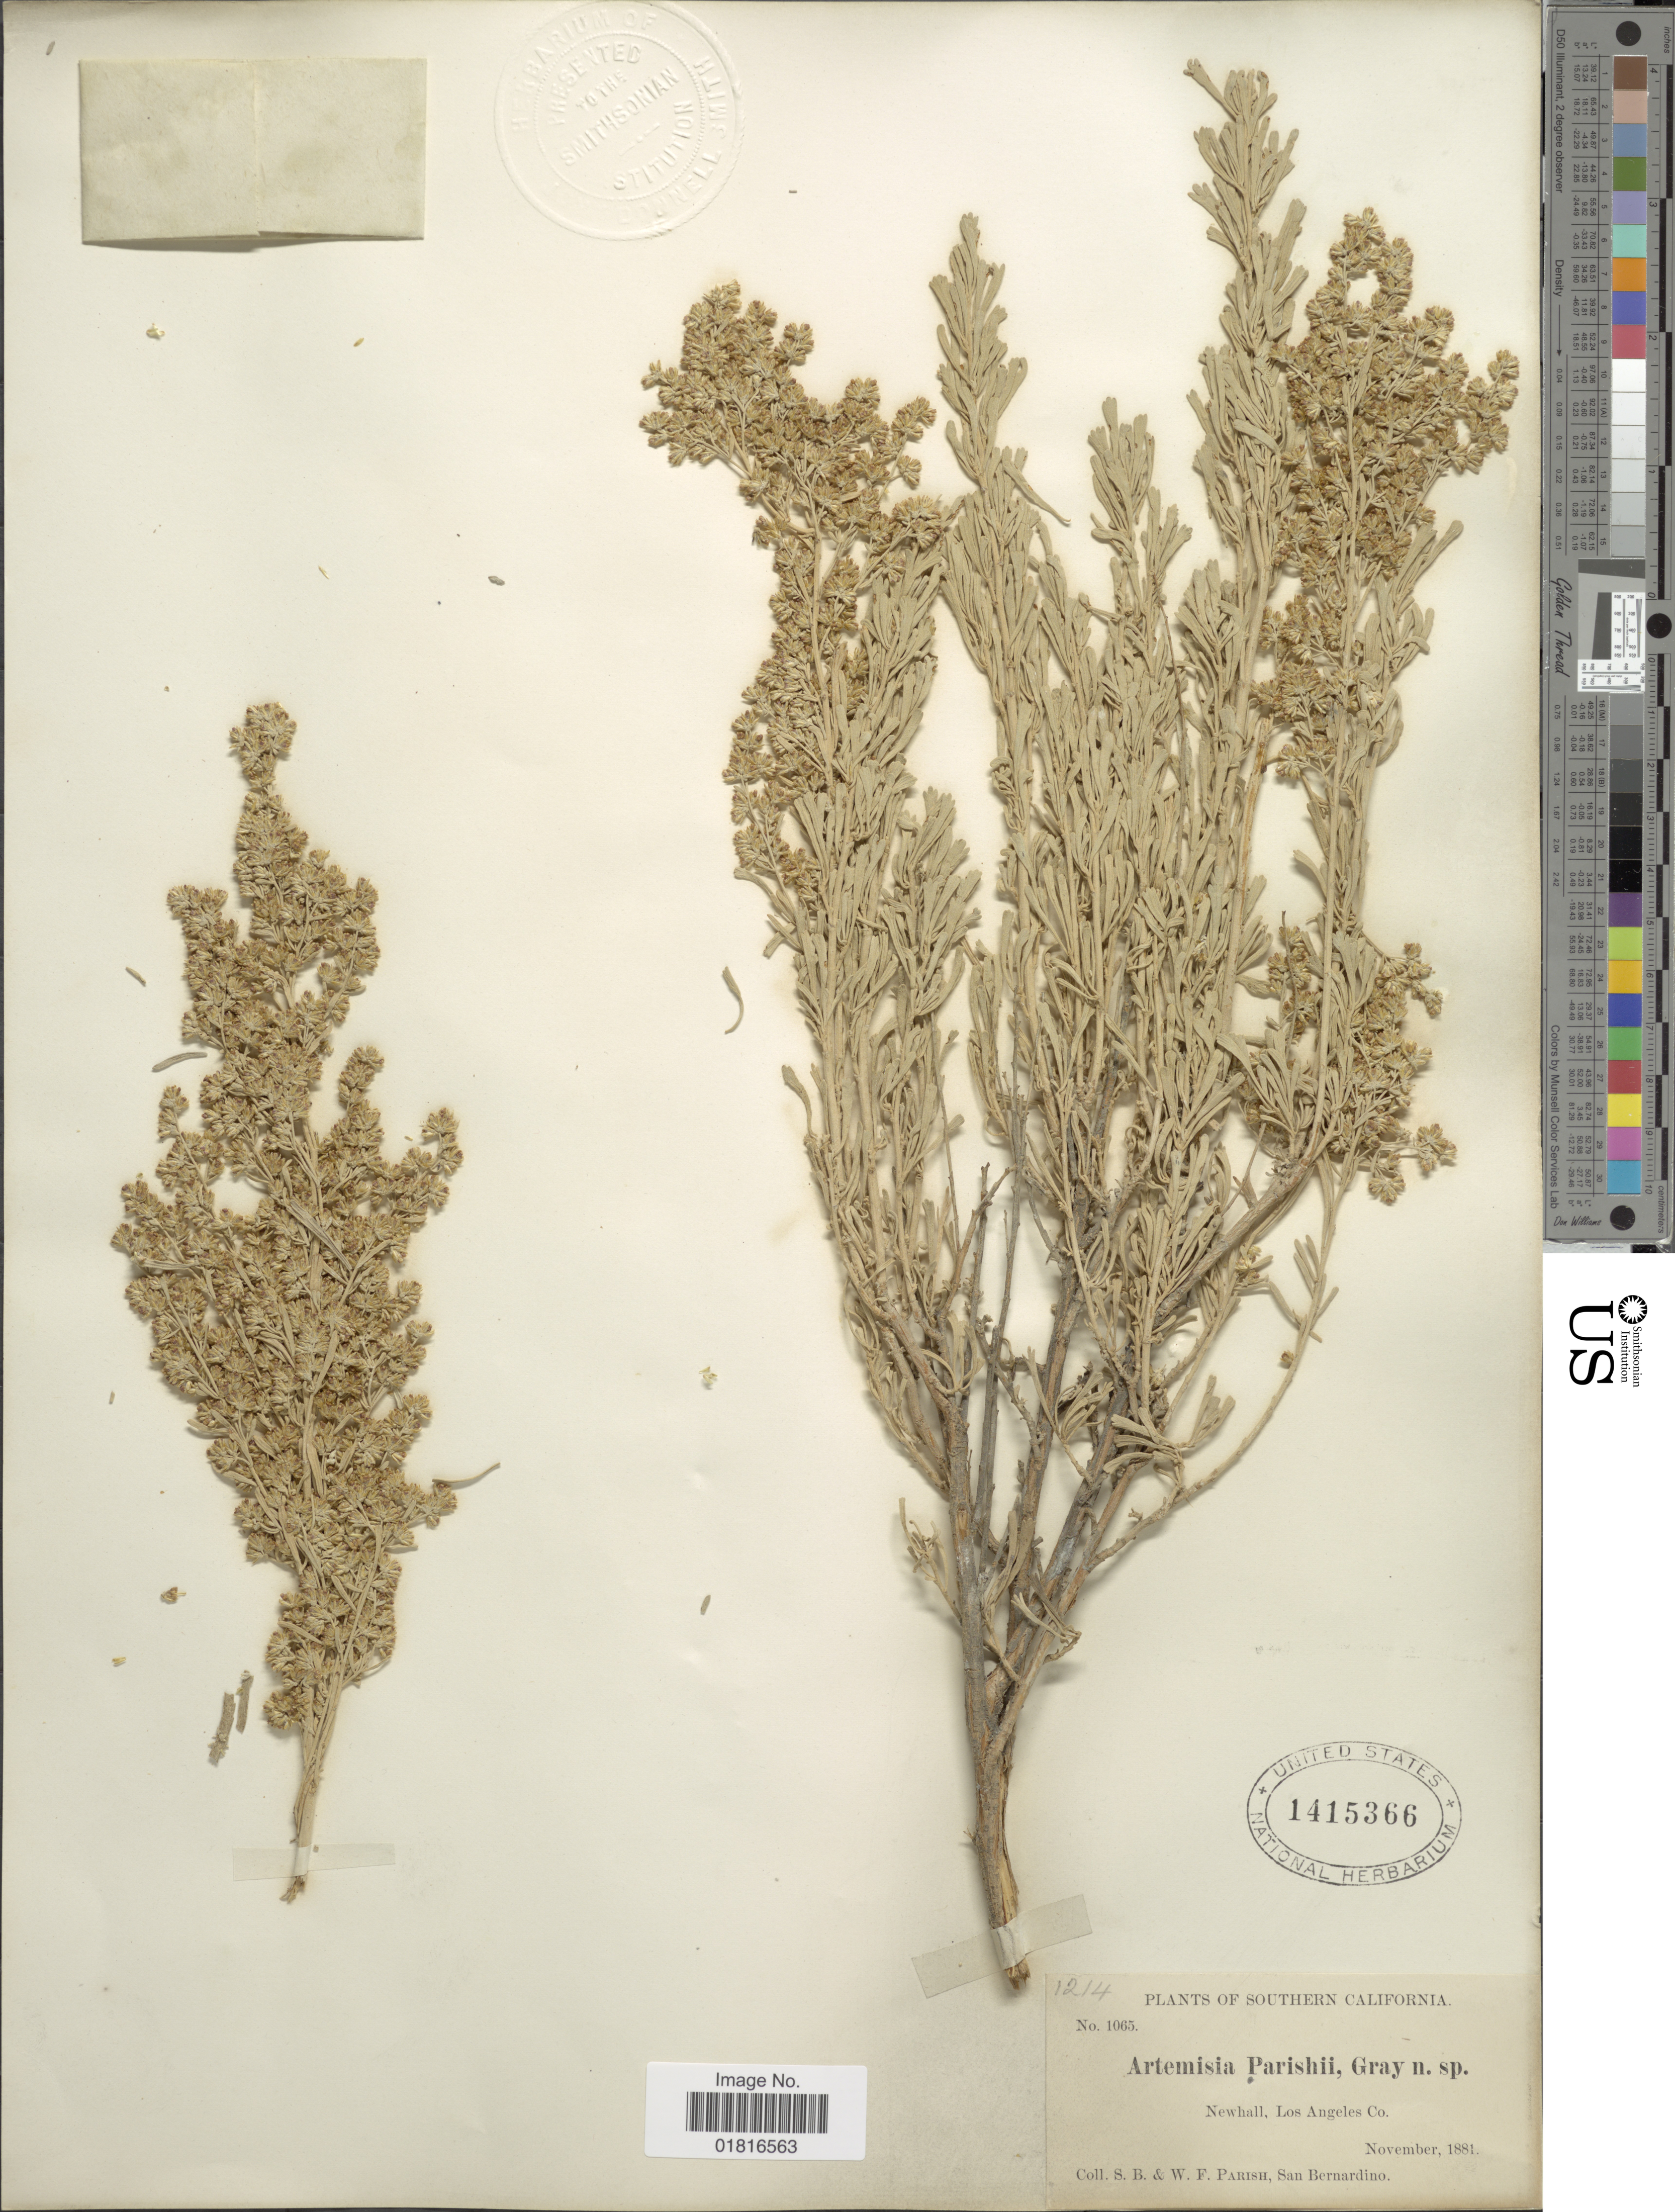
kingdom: Plantae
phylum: Tracheophyta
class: Magnoliopsida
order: Asterales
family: Asteraceae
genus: Artemisia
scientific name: Artemisia parishii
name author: A. Gray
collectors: S. B. Parish & W. F. Parish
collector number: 1065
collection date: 1881-11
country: United States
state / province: California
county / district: Los Angeles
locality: Southern California, Newhall, Los Angeles Co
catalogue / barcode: US 1415366